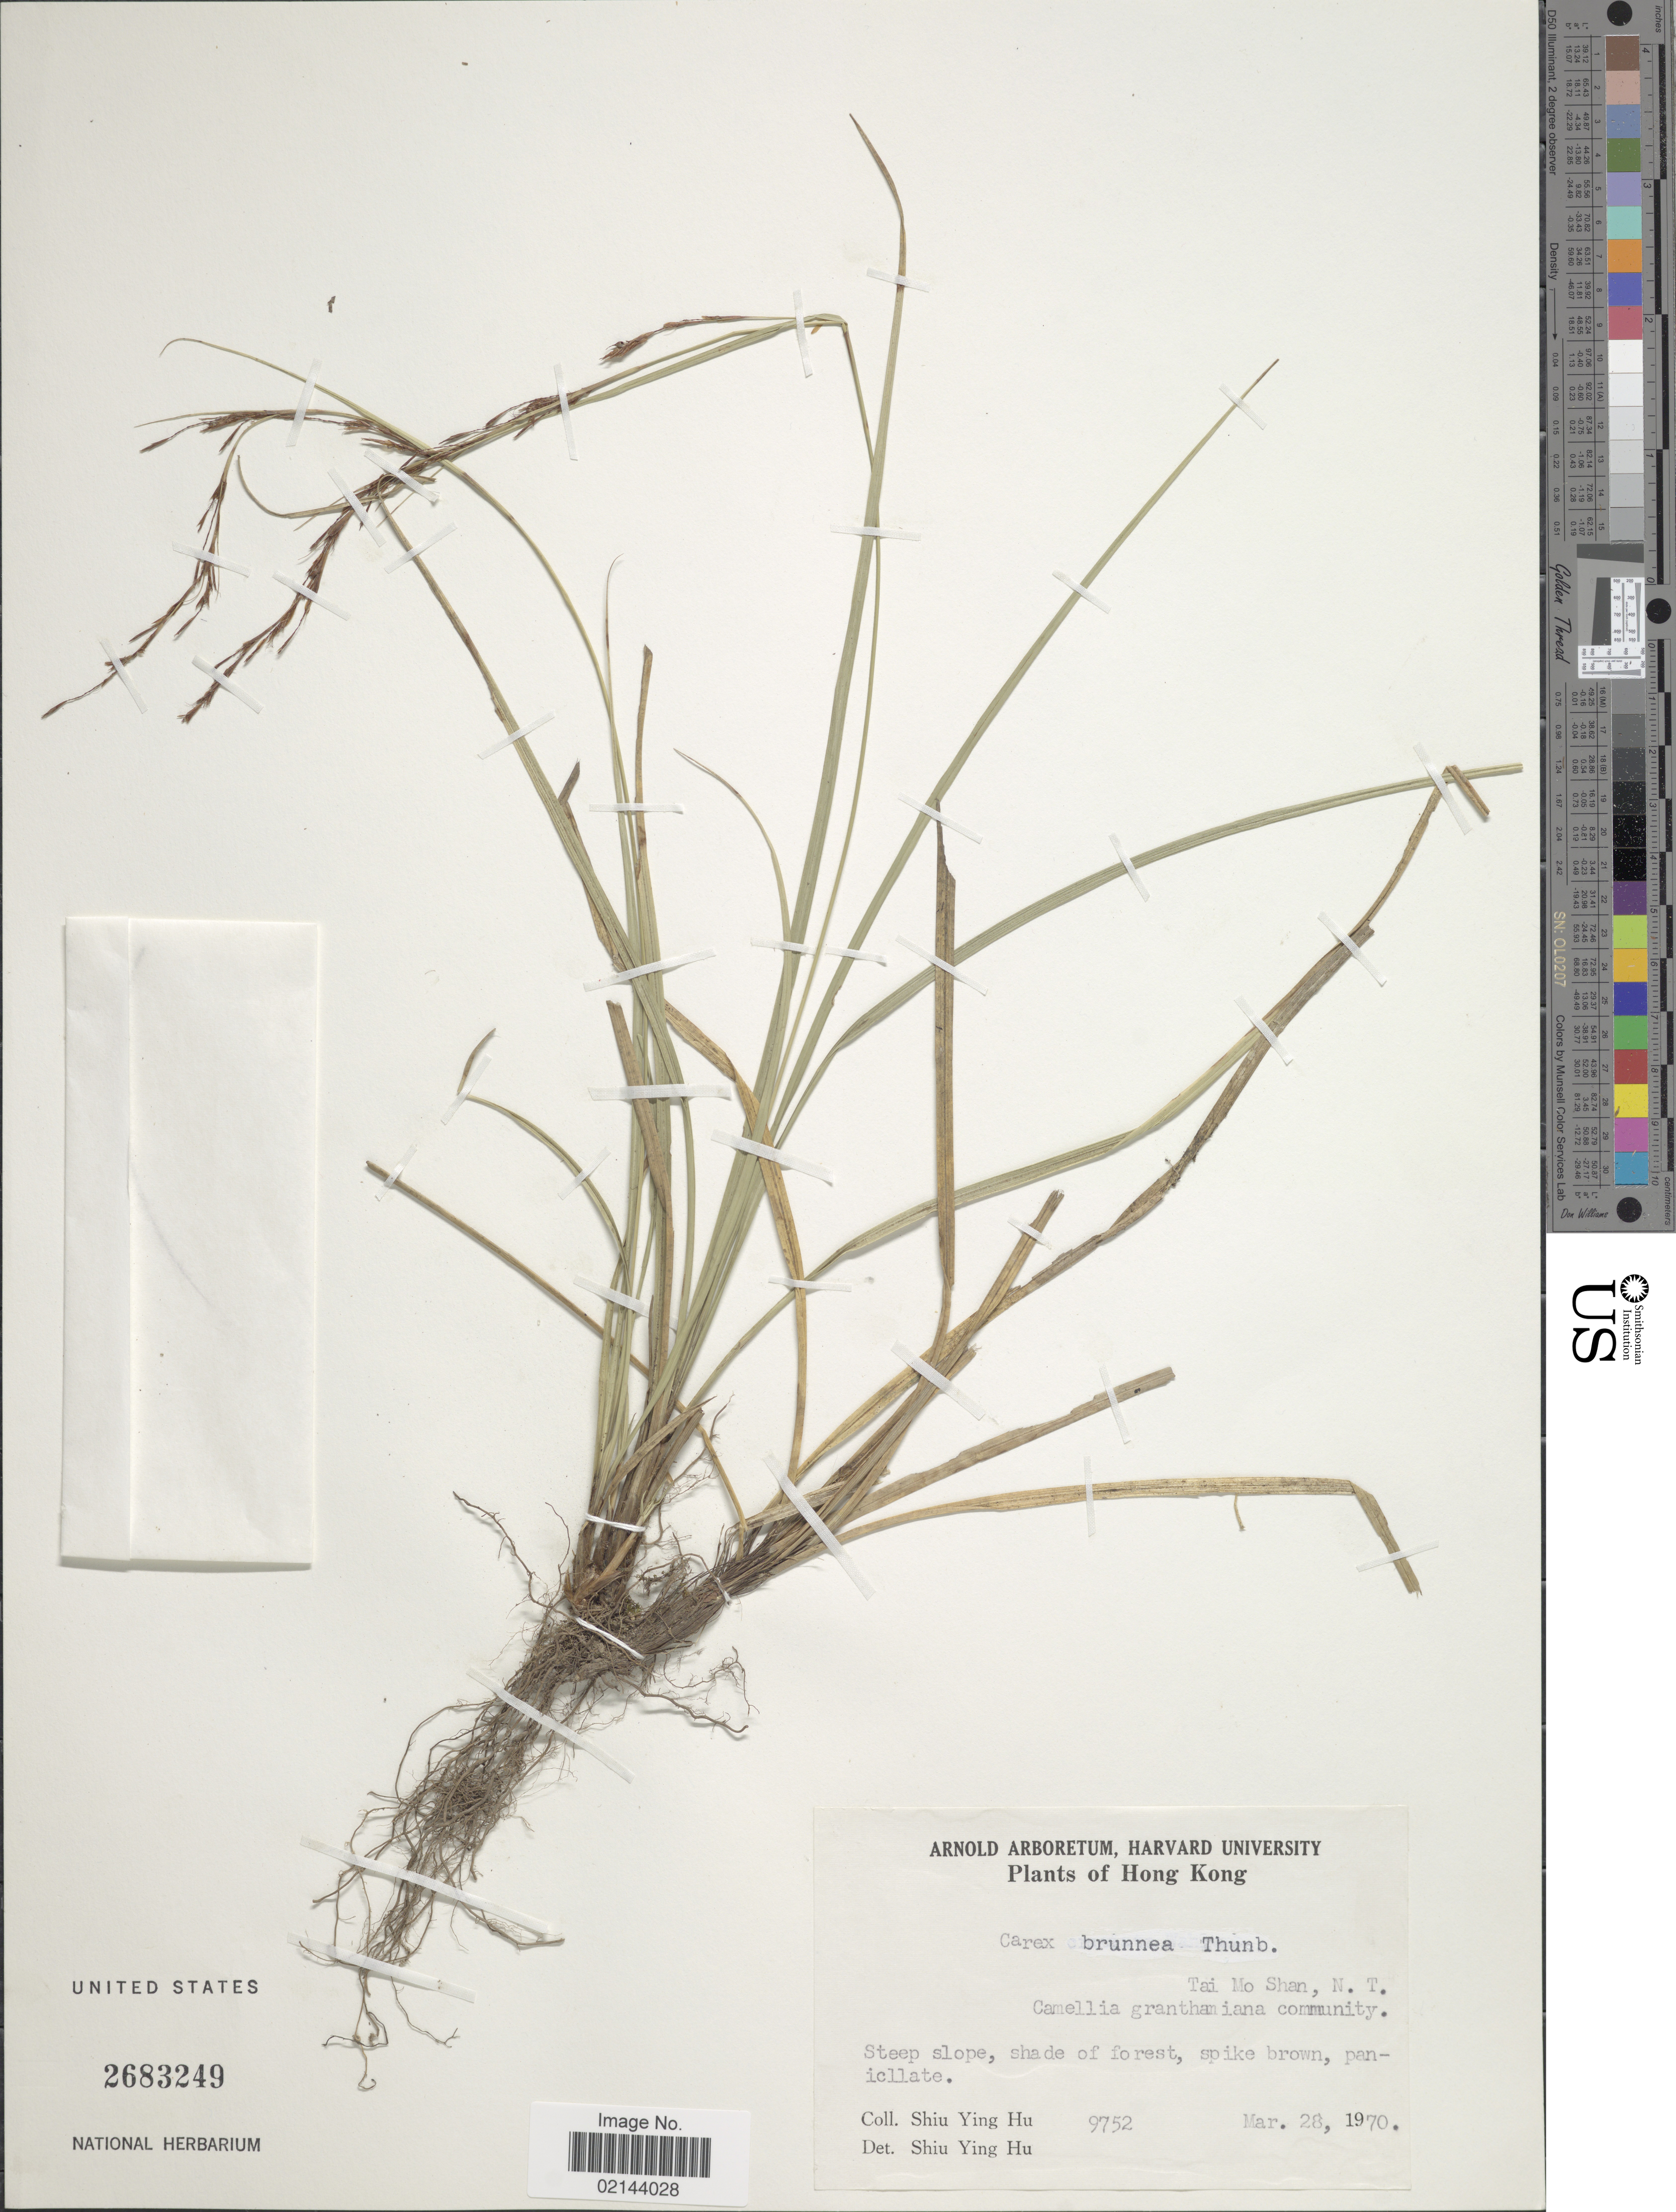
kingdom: Plantae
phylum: Tracheophyta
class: Liliopsida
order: Poales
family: Cyperaceae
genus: Carex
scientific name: Carex brunnea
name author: Thunb.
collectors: S. Y. Hu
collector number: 9752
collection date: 1970-03-28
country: China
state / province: Hong Kong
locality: Tai Mo Shan, N.T., Camellia granthamiana community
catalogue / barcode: US 2683249